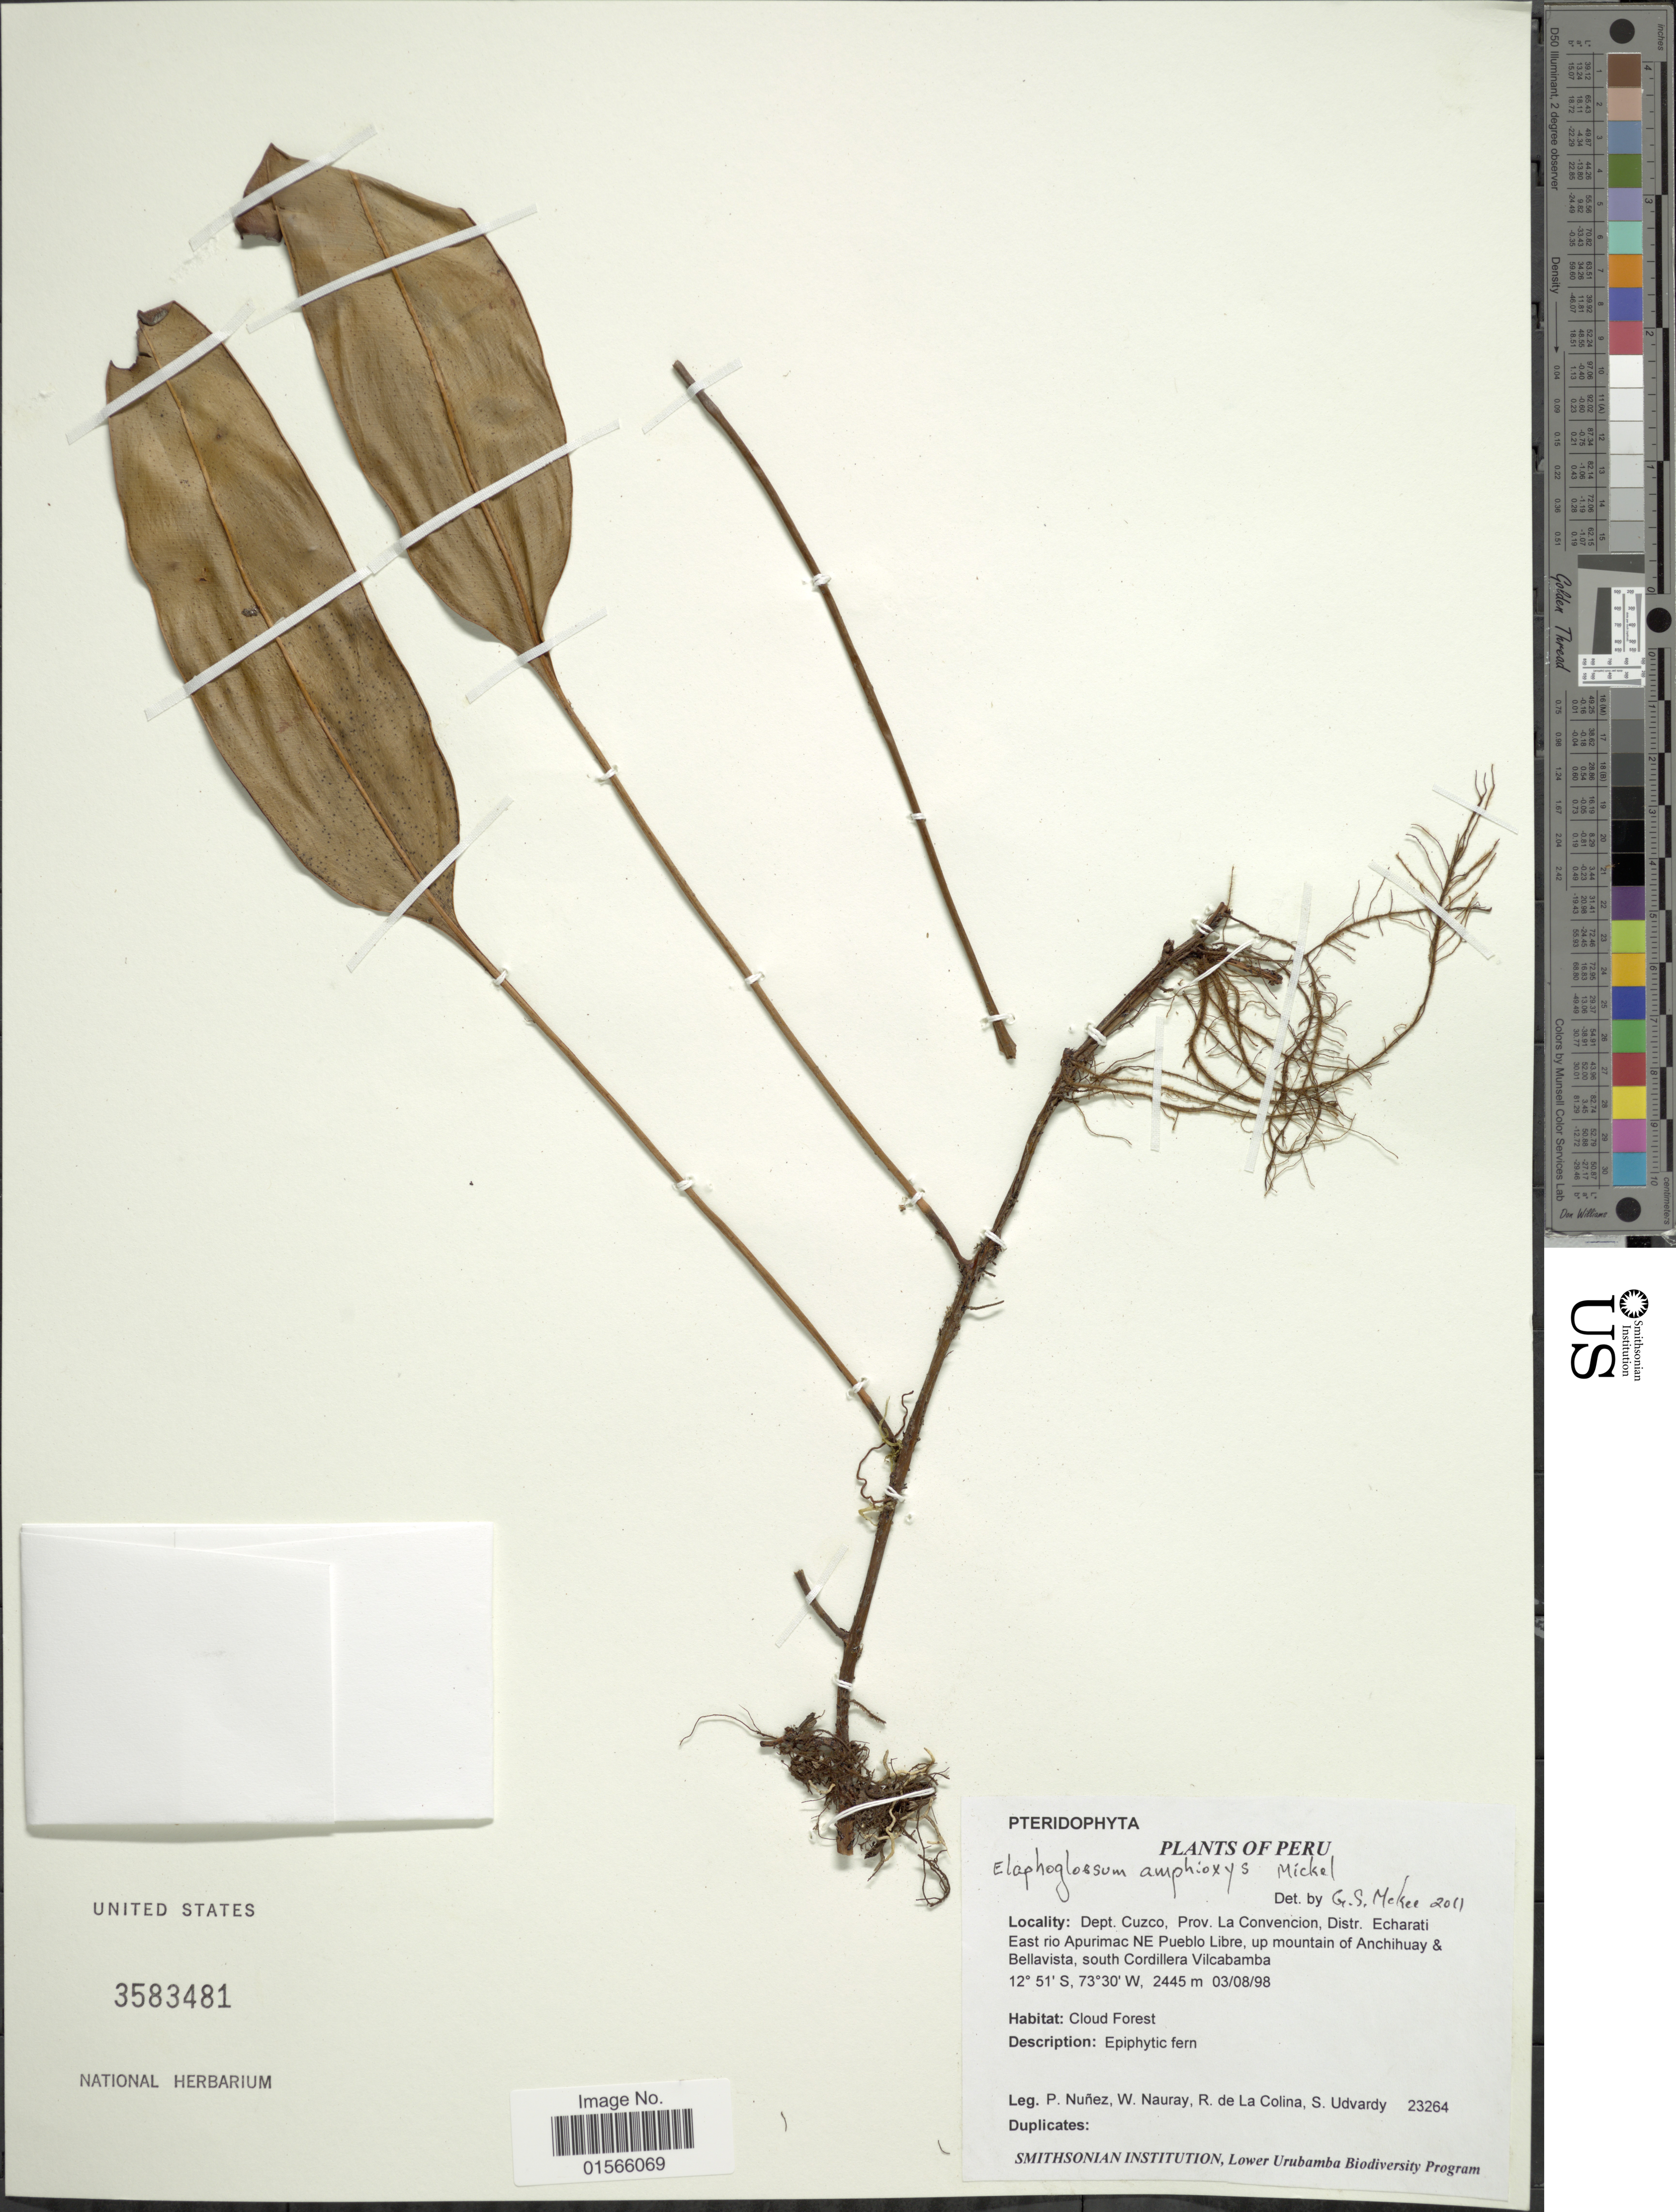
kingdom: Plantae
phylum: Tracheophyta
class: Polypodiopsida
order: Polypodiales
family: Dryopteridaceae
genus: Elaphoglossum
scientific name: Elaphoglossum amphioxys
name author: Mickel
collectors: P. Nuñez V., W. Nauray, R. de La Colina & S. Udvardy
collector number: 23264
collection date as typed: Transcribed d/m/y: 3/8/98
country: Peru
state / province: Cusco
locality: Depto. Cuzco, Prov. La Convencion, Distr. Echarati East rio Apurimac NE Pueblo Libre, up mountain of Anchihuay & Bellavista, south Cordillera Vilcabamba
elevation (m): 2445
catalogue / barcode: US 3583481